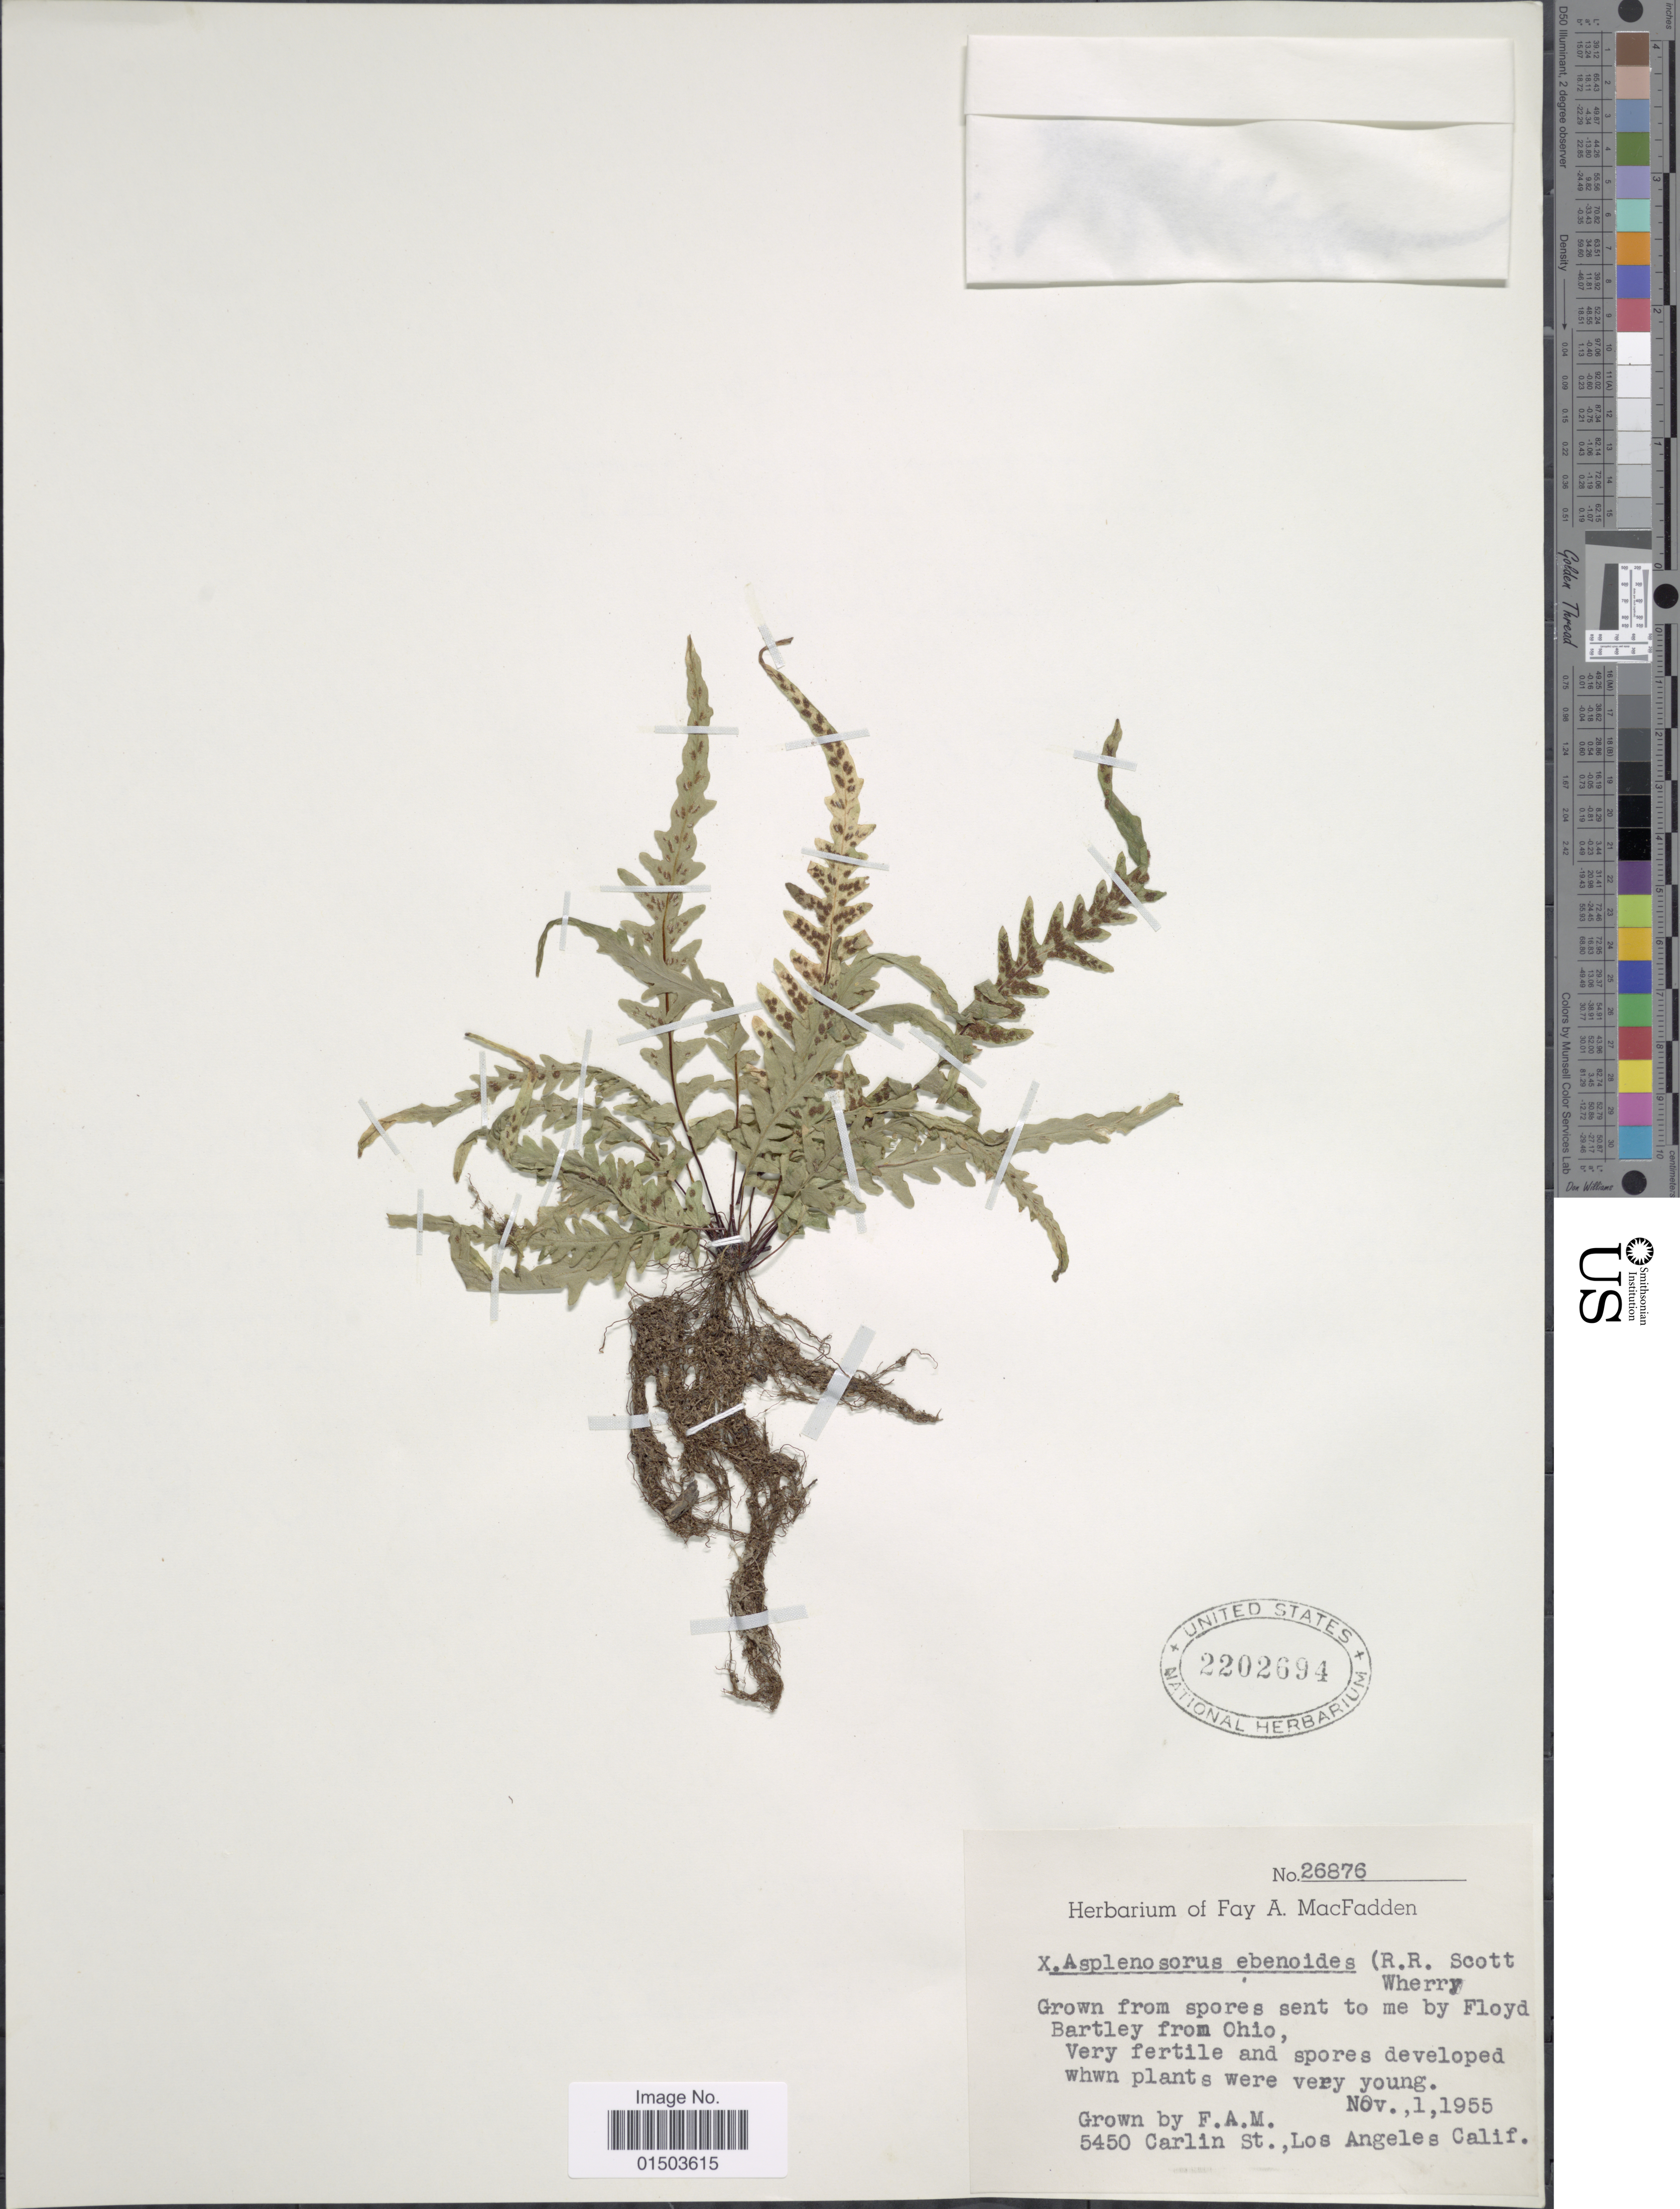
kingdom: Plantae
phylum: Tracheophyta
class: Polypodiopsida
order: Polypodiales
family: Aspleniaceae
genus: Asplenium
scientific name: Asplenium x ebenoides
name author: R.R. Scott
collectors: F. MacFadden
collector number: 26876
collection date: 1955-11-01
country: United States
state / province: California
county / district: Los Angeles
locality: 5450 Carlin St., Los Angeles Calif.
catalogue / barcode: US 2202694